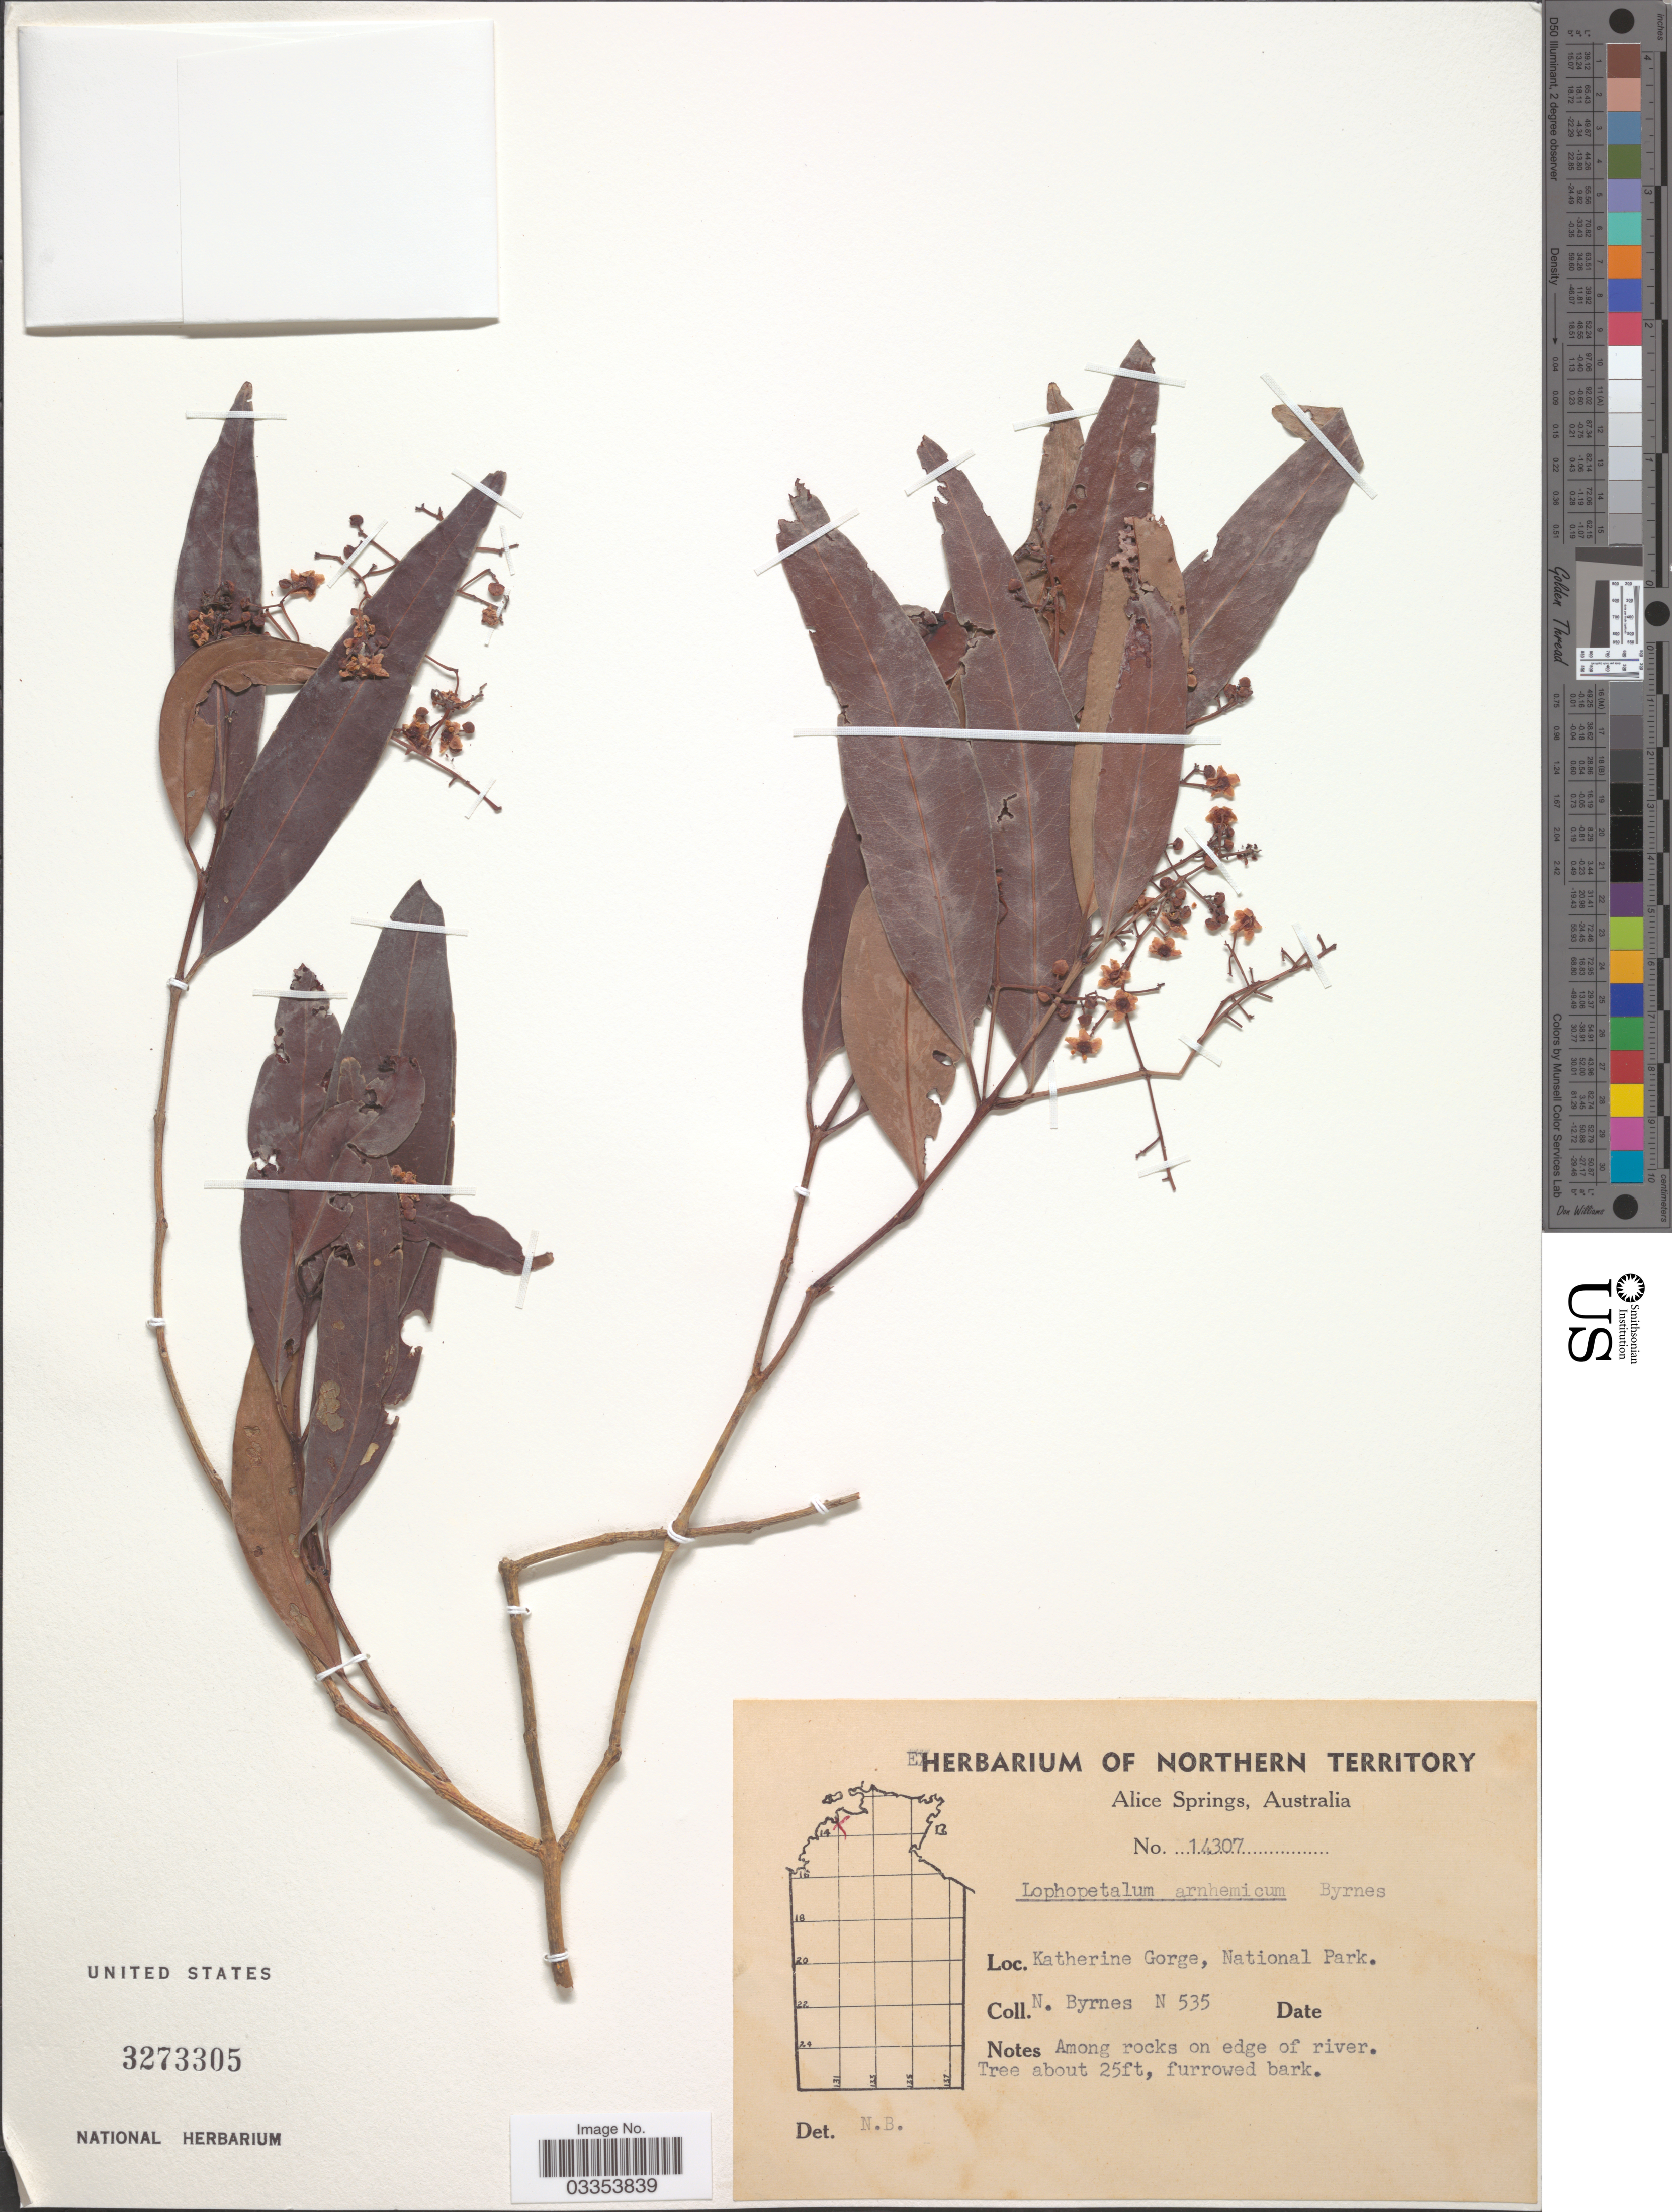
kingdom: Plantae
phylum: Tracheophyta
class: Magnoliopsida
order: Celastrales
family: Celastraceae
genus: Lophopetalum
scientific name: Lophopetalum arnhemicum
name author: Byrnes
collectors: N. Byrnes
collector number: N535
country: Australia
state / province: Northern Territory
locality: Katherine Gorge, National Park.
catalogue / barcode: US 3273305